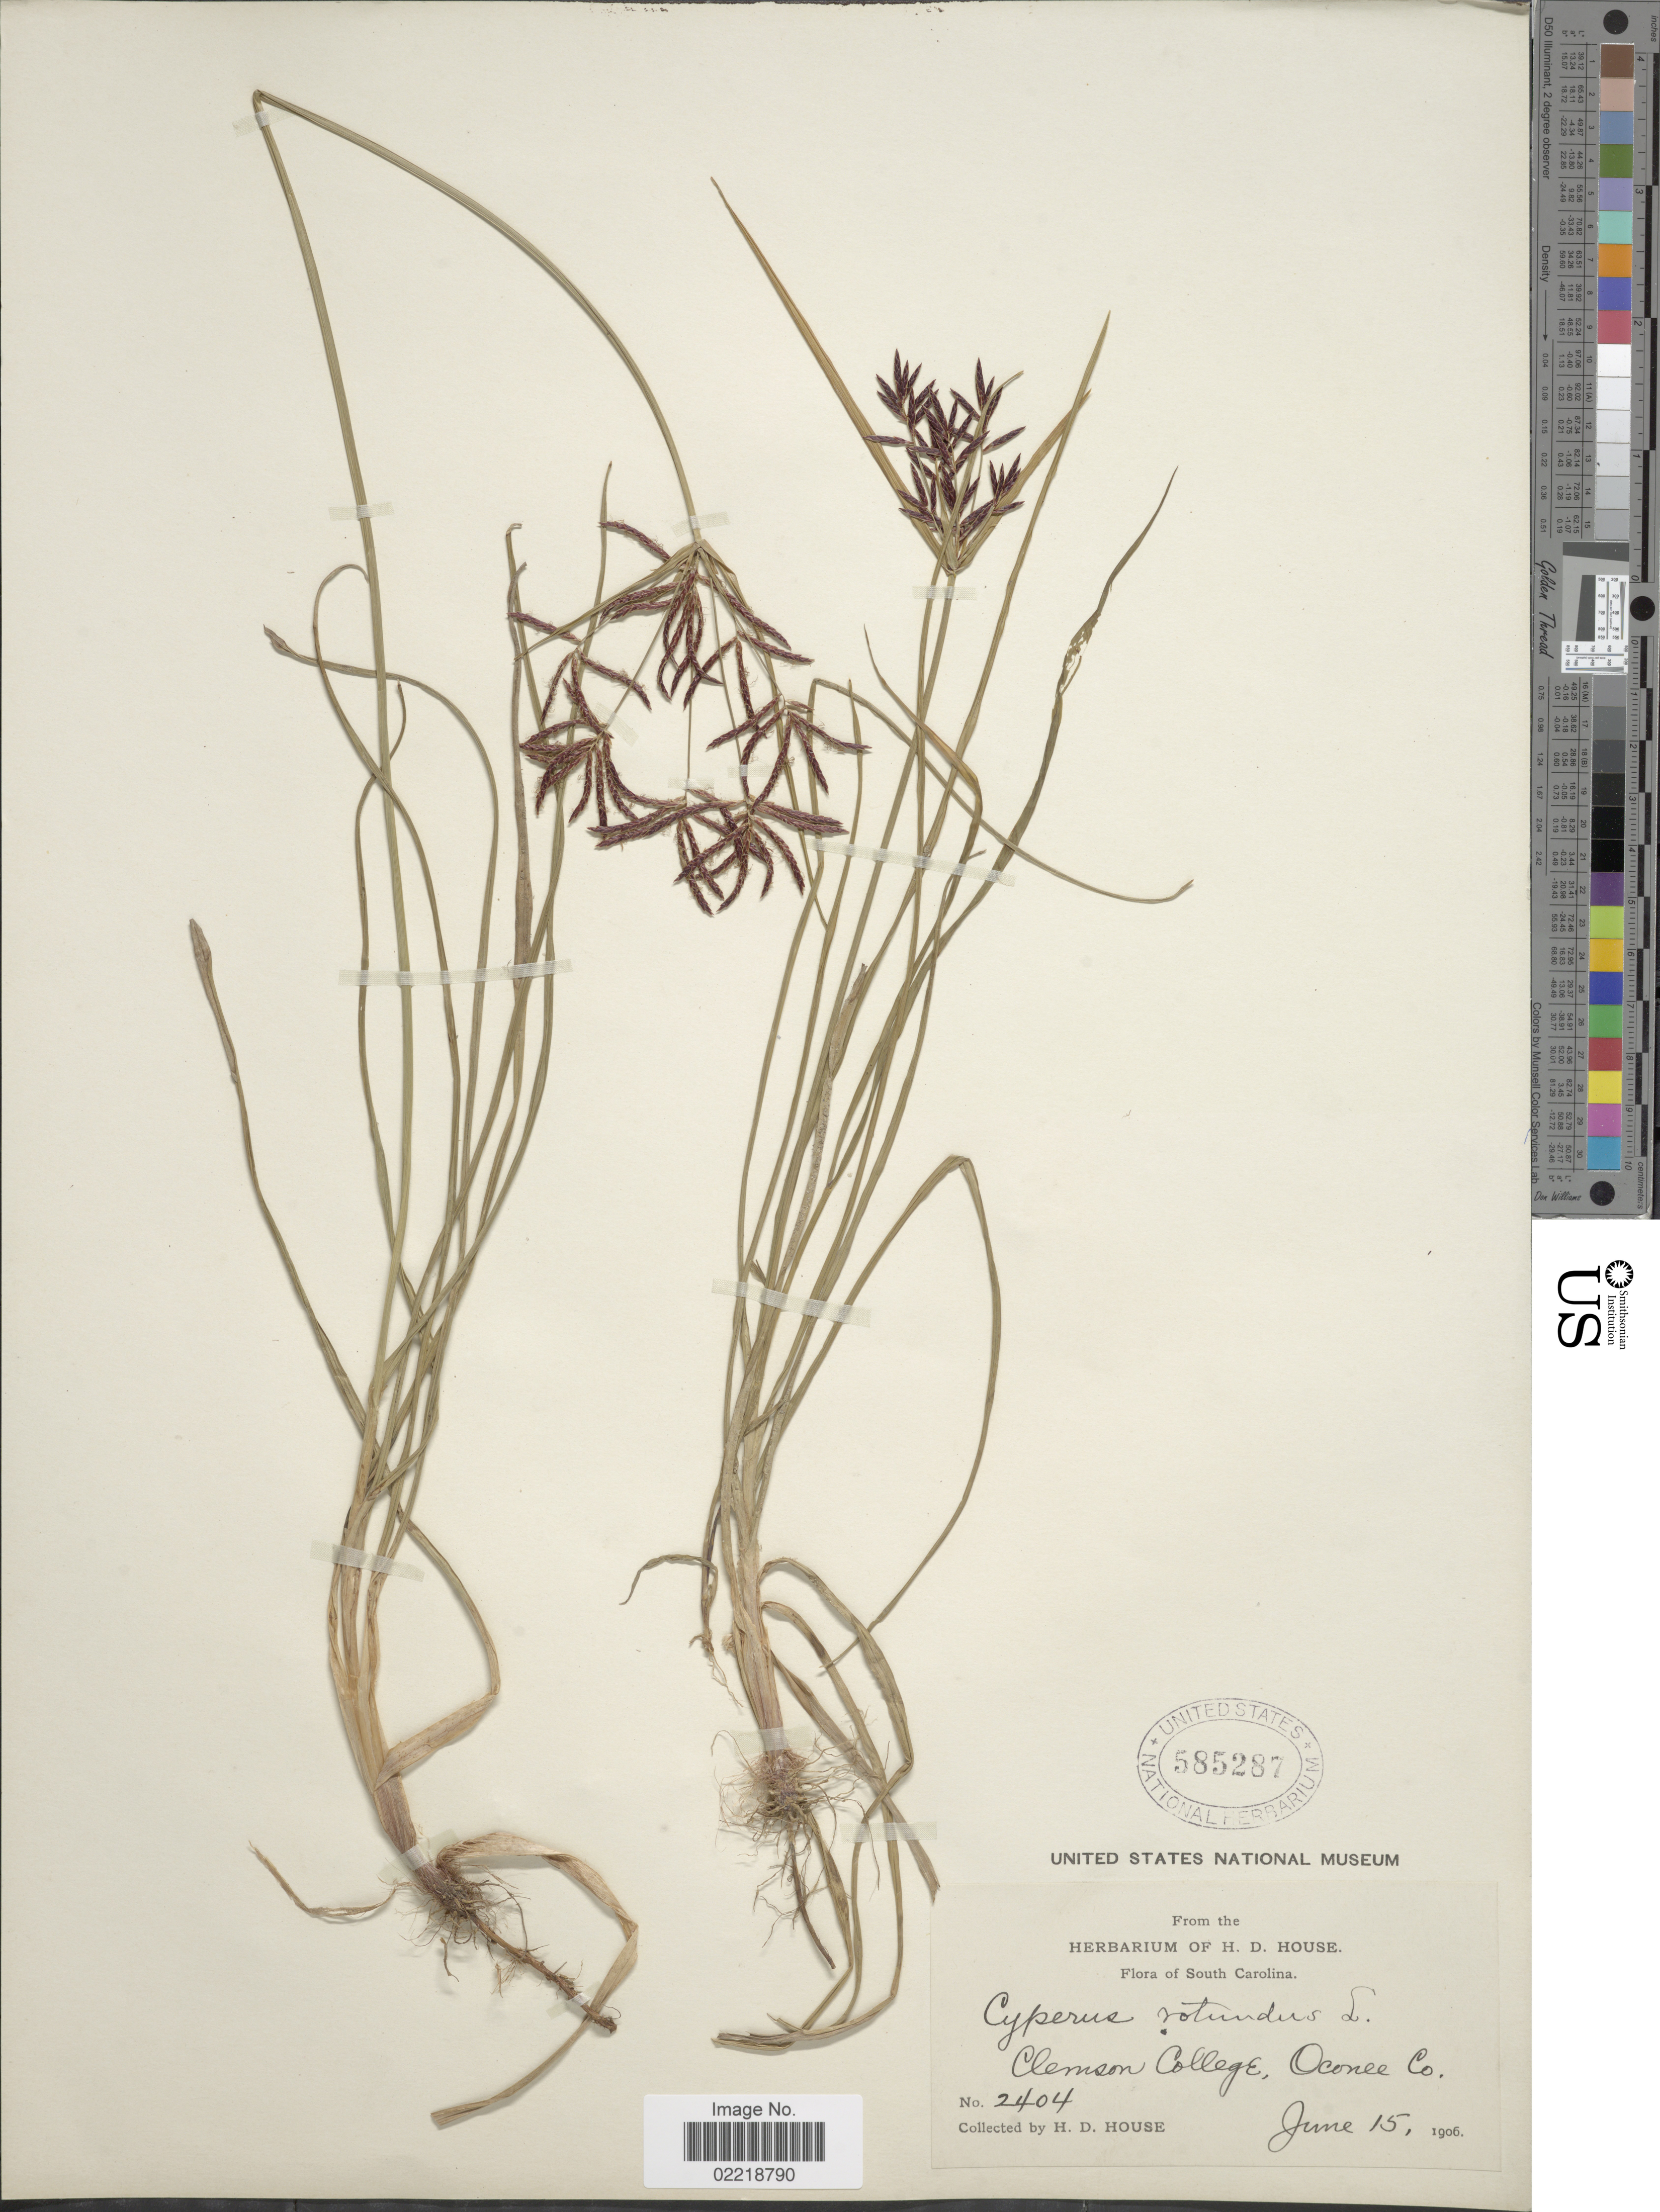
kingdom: Plantae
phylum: Tracheophyta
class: Liliopsida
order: Poales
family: Cyperaceae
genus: Cyperus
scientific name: Cyperus rotundus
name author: L.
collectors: H. D. House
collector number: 2404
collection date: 1906-06-15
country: United States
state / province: South Carolina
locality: Clemson College, Oconee Co.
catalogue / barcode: US 585287